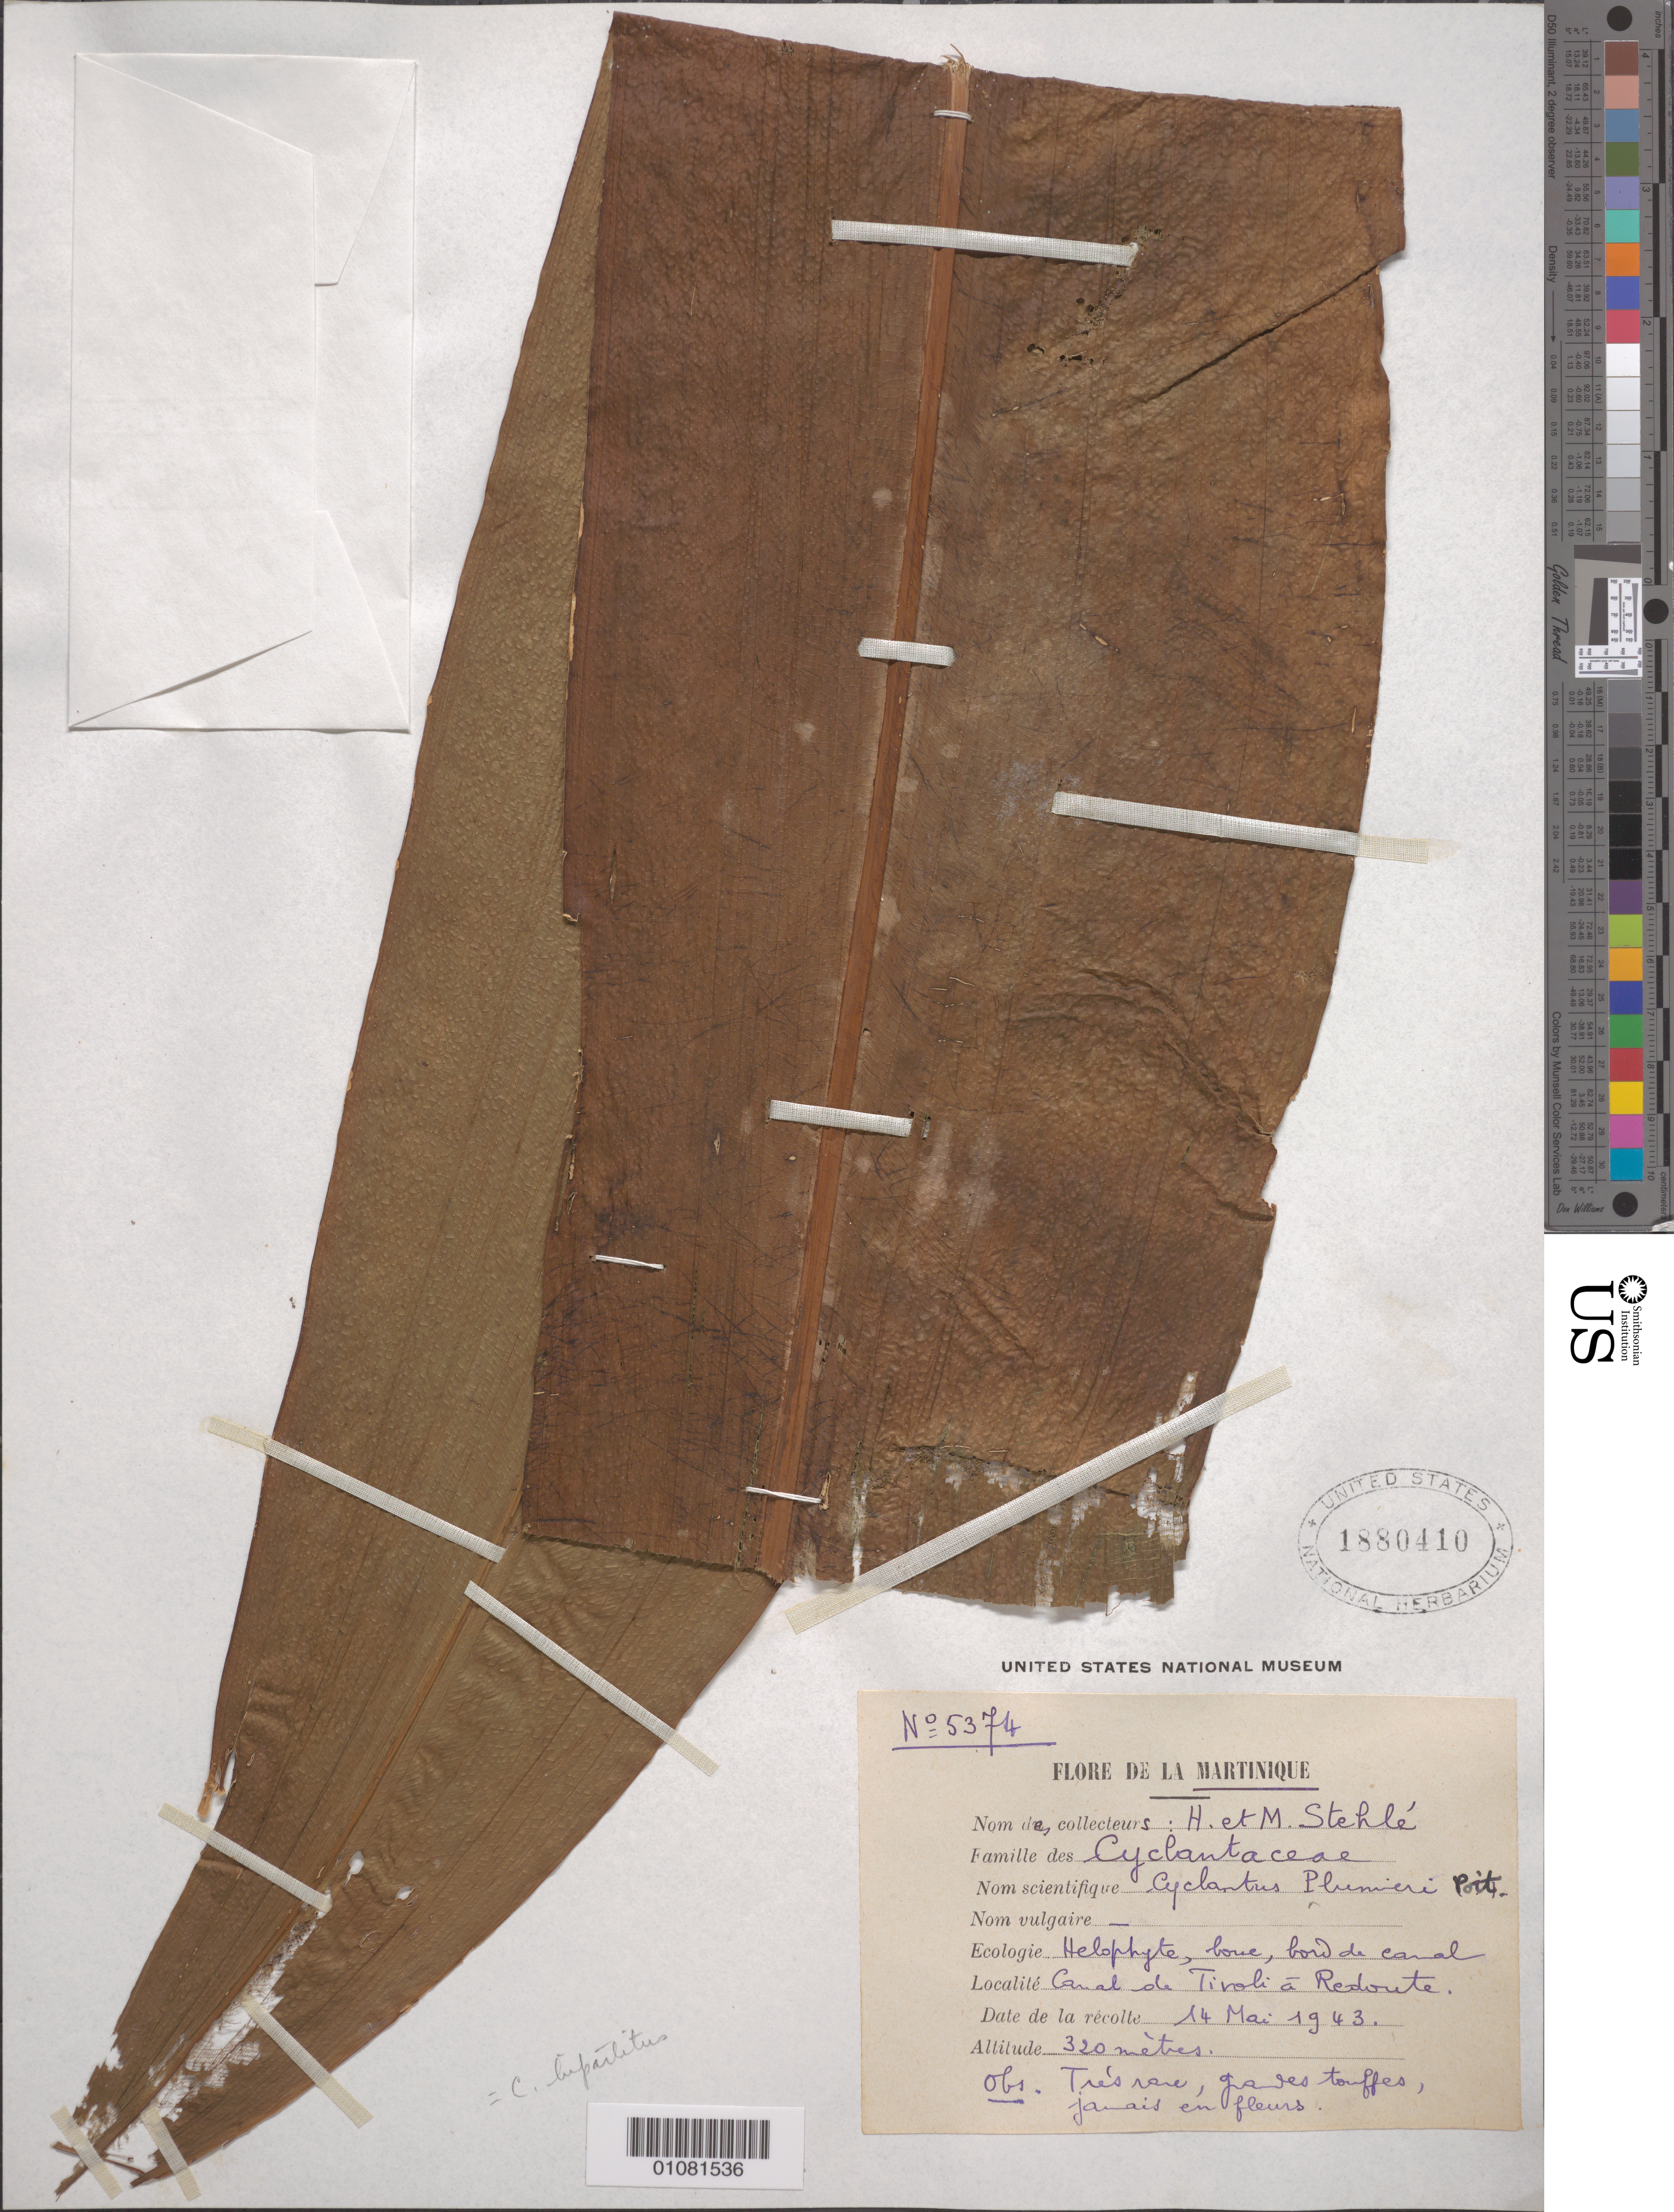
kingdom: Plantae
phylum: Tracheophyta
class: Liliopsida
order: Pandanales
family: Cyclanthaceae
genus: Cyclanthus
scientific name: Cyclanthus bipartitus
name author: Poit. ex A. Rich.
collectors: H. Stehlé & M. Stehlé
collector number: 5374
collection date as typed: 14 May 1943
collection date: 1943-05-14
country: Martinique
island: Martinique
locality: Canal de Tiroli à Redoute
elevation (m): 320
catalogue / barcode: US 1880410